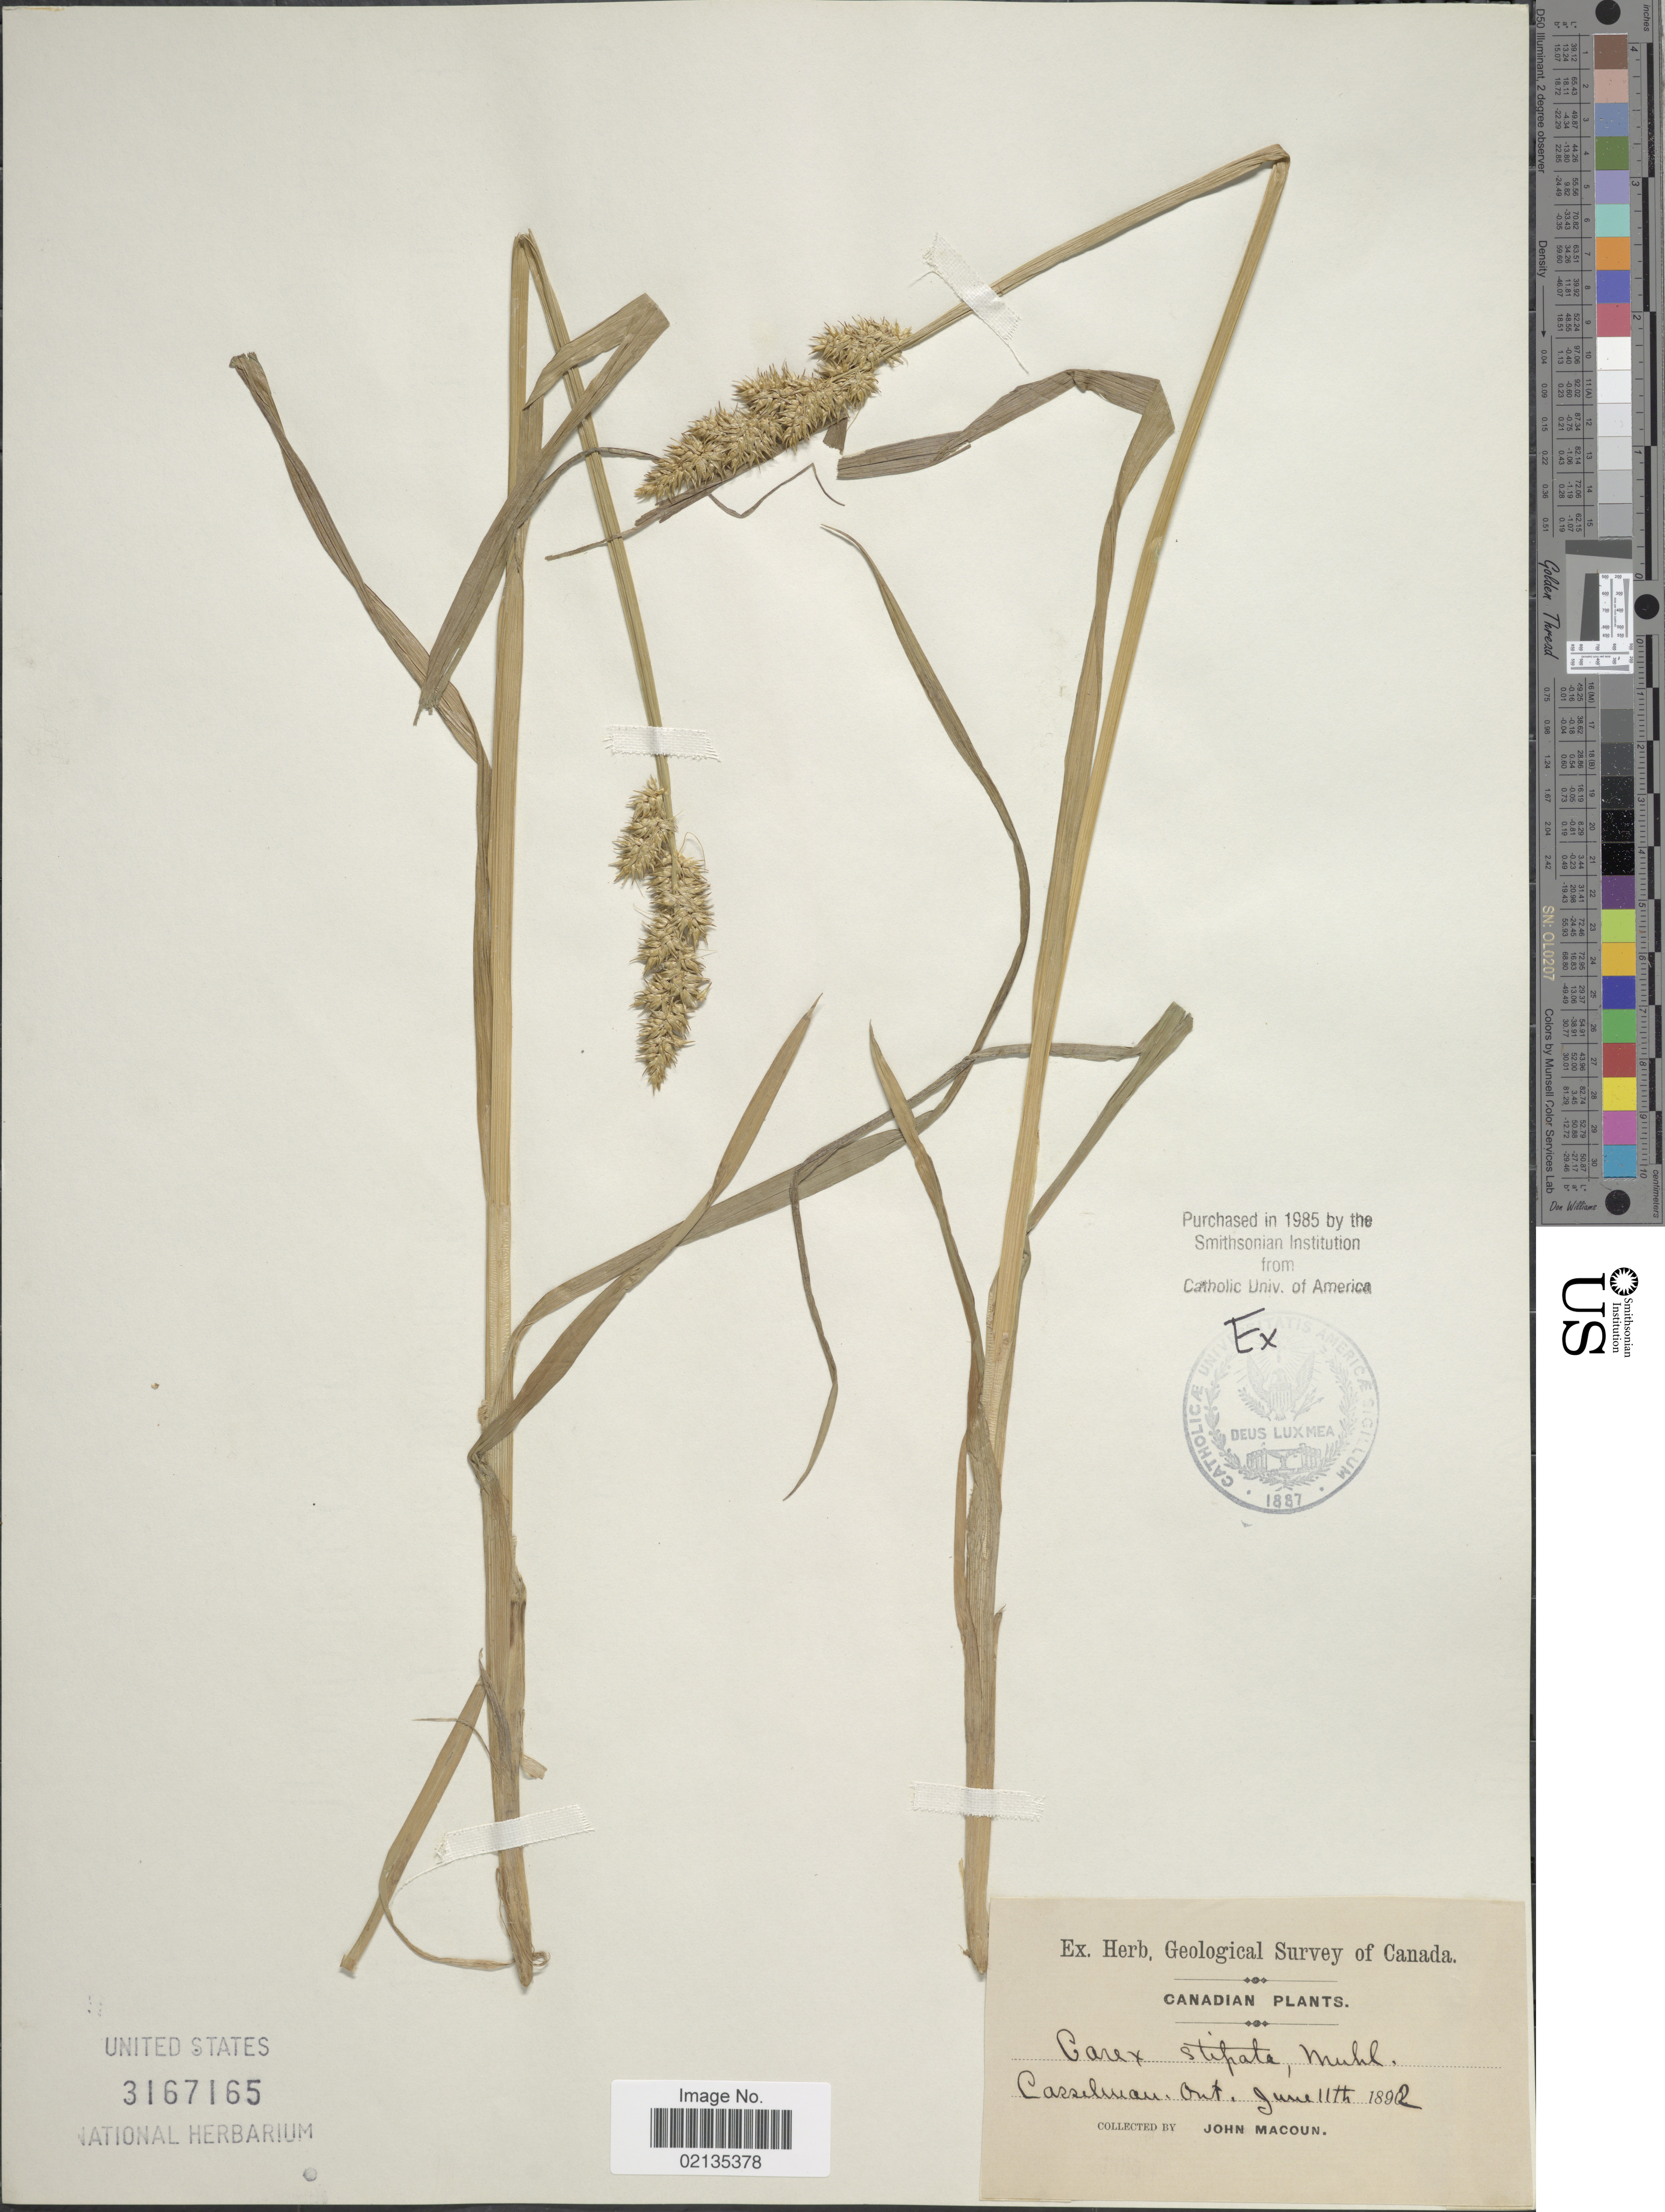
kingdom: Plantae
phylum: Tracheophyta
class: Liliopsida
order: Poales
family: Cyperaceae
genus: Carex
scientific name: Carex stipata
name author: Muhl. ex Willd.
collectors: J. Macoun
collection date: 1892-06-11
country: Canada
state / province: Ontario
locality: Casselman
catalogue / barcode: US 3167165